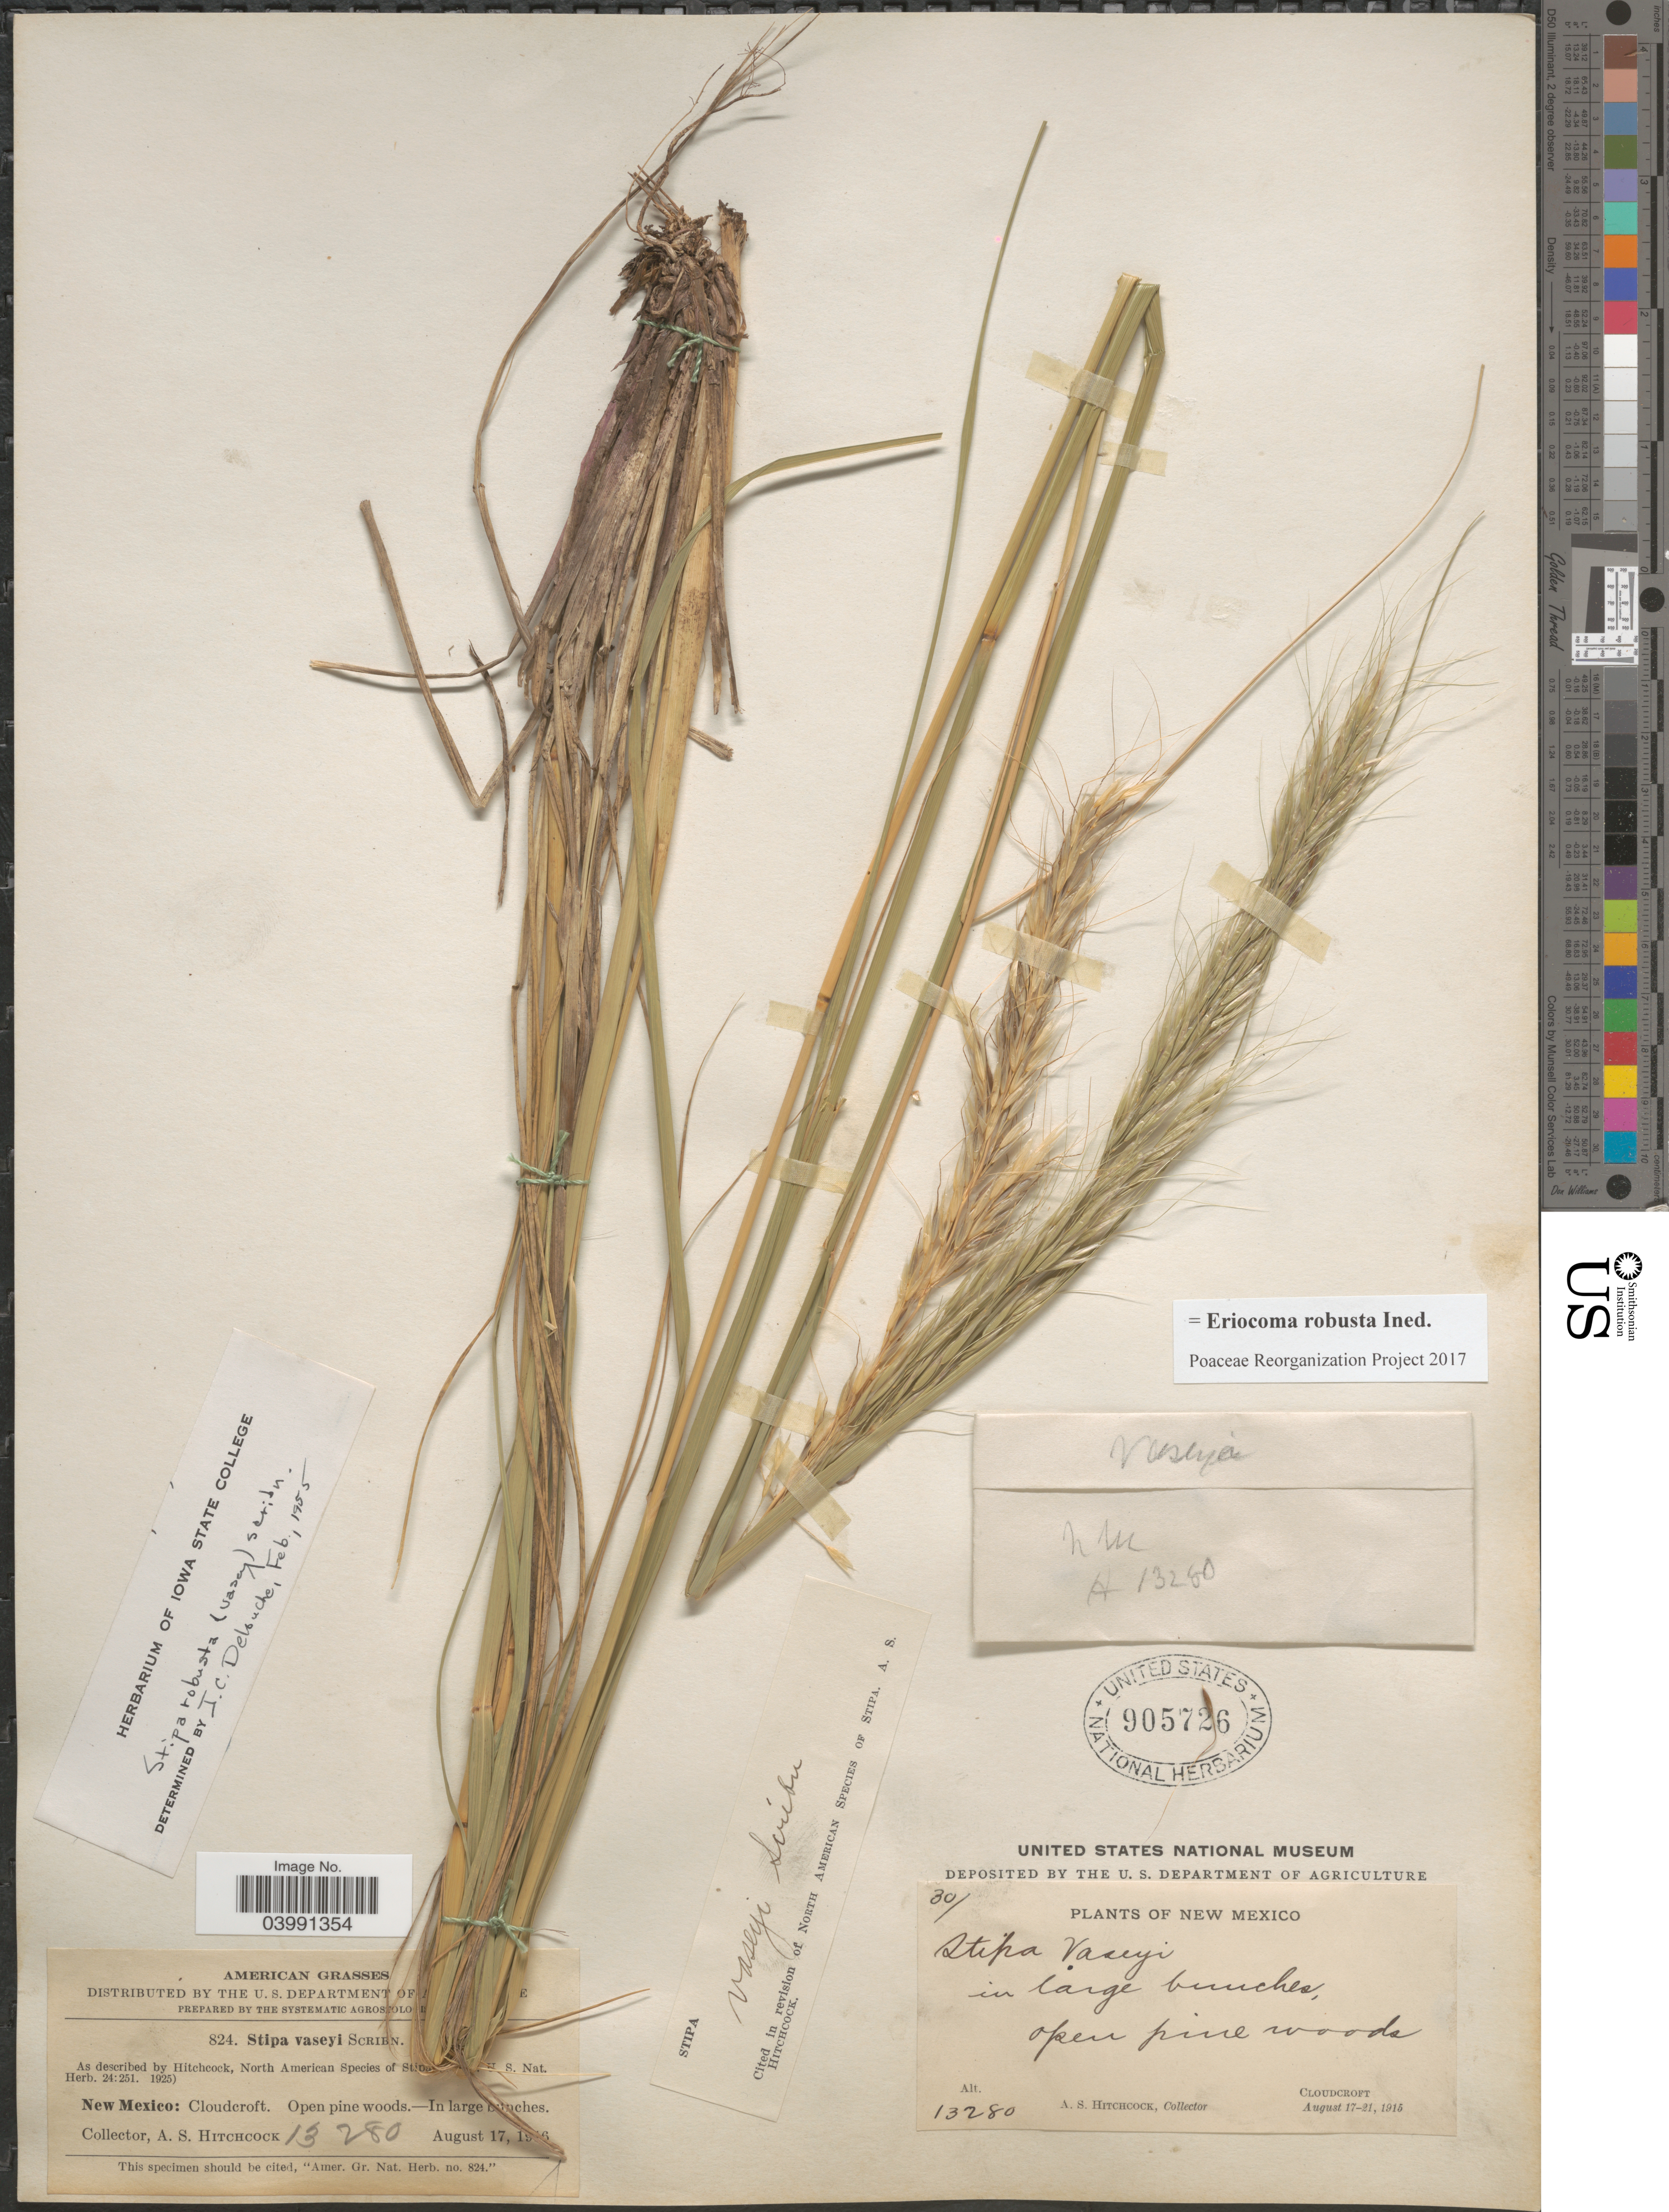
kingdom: Plantae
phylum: Tracheophyta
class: Liliopsida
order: Poales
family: Poaceae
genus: Eriocoma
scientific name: Eriocoma robusta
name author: (Vasey) Romasch.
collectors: A. S. Hitchcock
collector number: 13280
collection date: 1915-08-17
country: United States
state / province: New Mexico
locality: American. Cloudcroft.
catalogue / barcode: US 905726